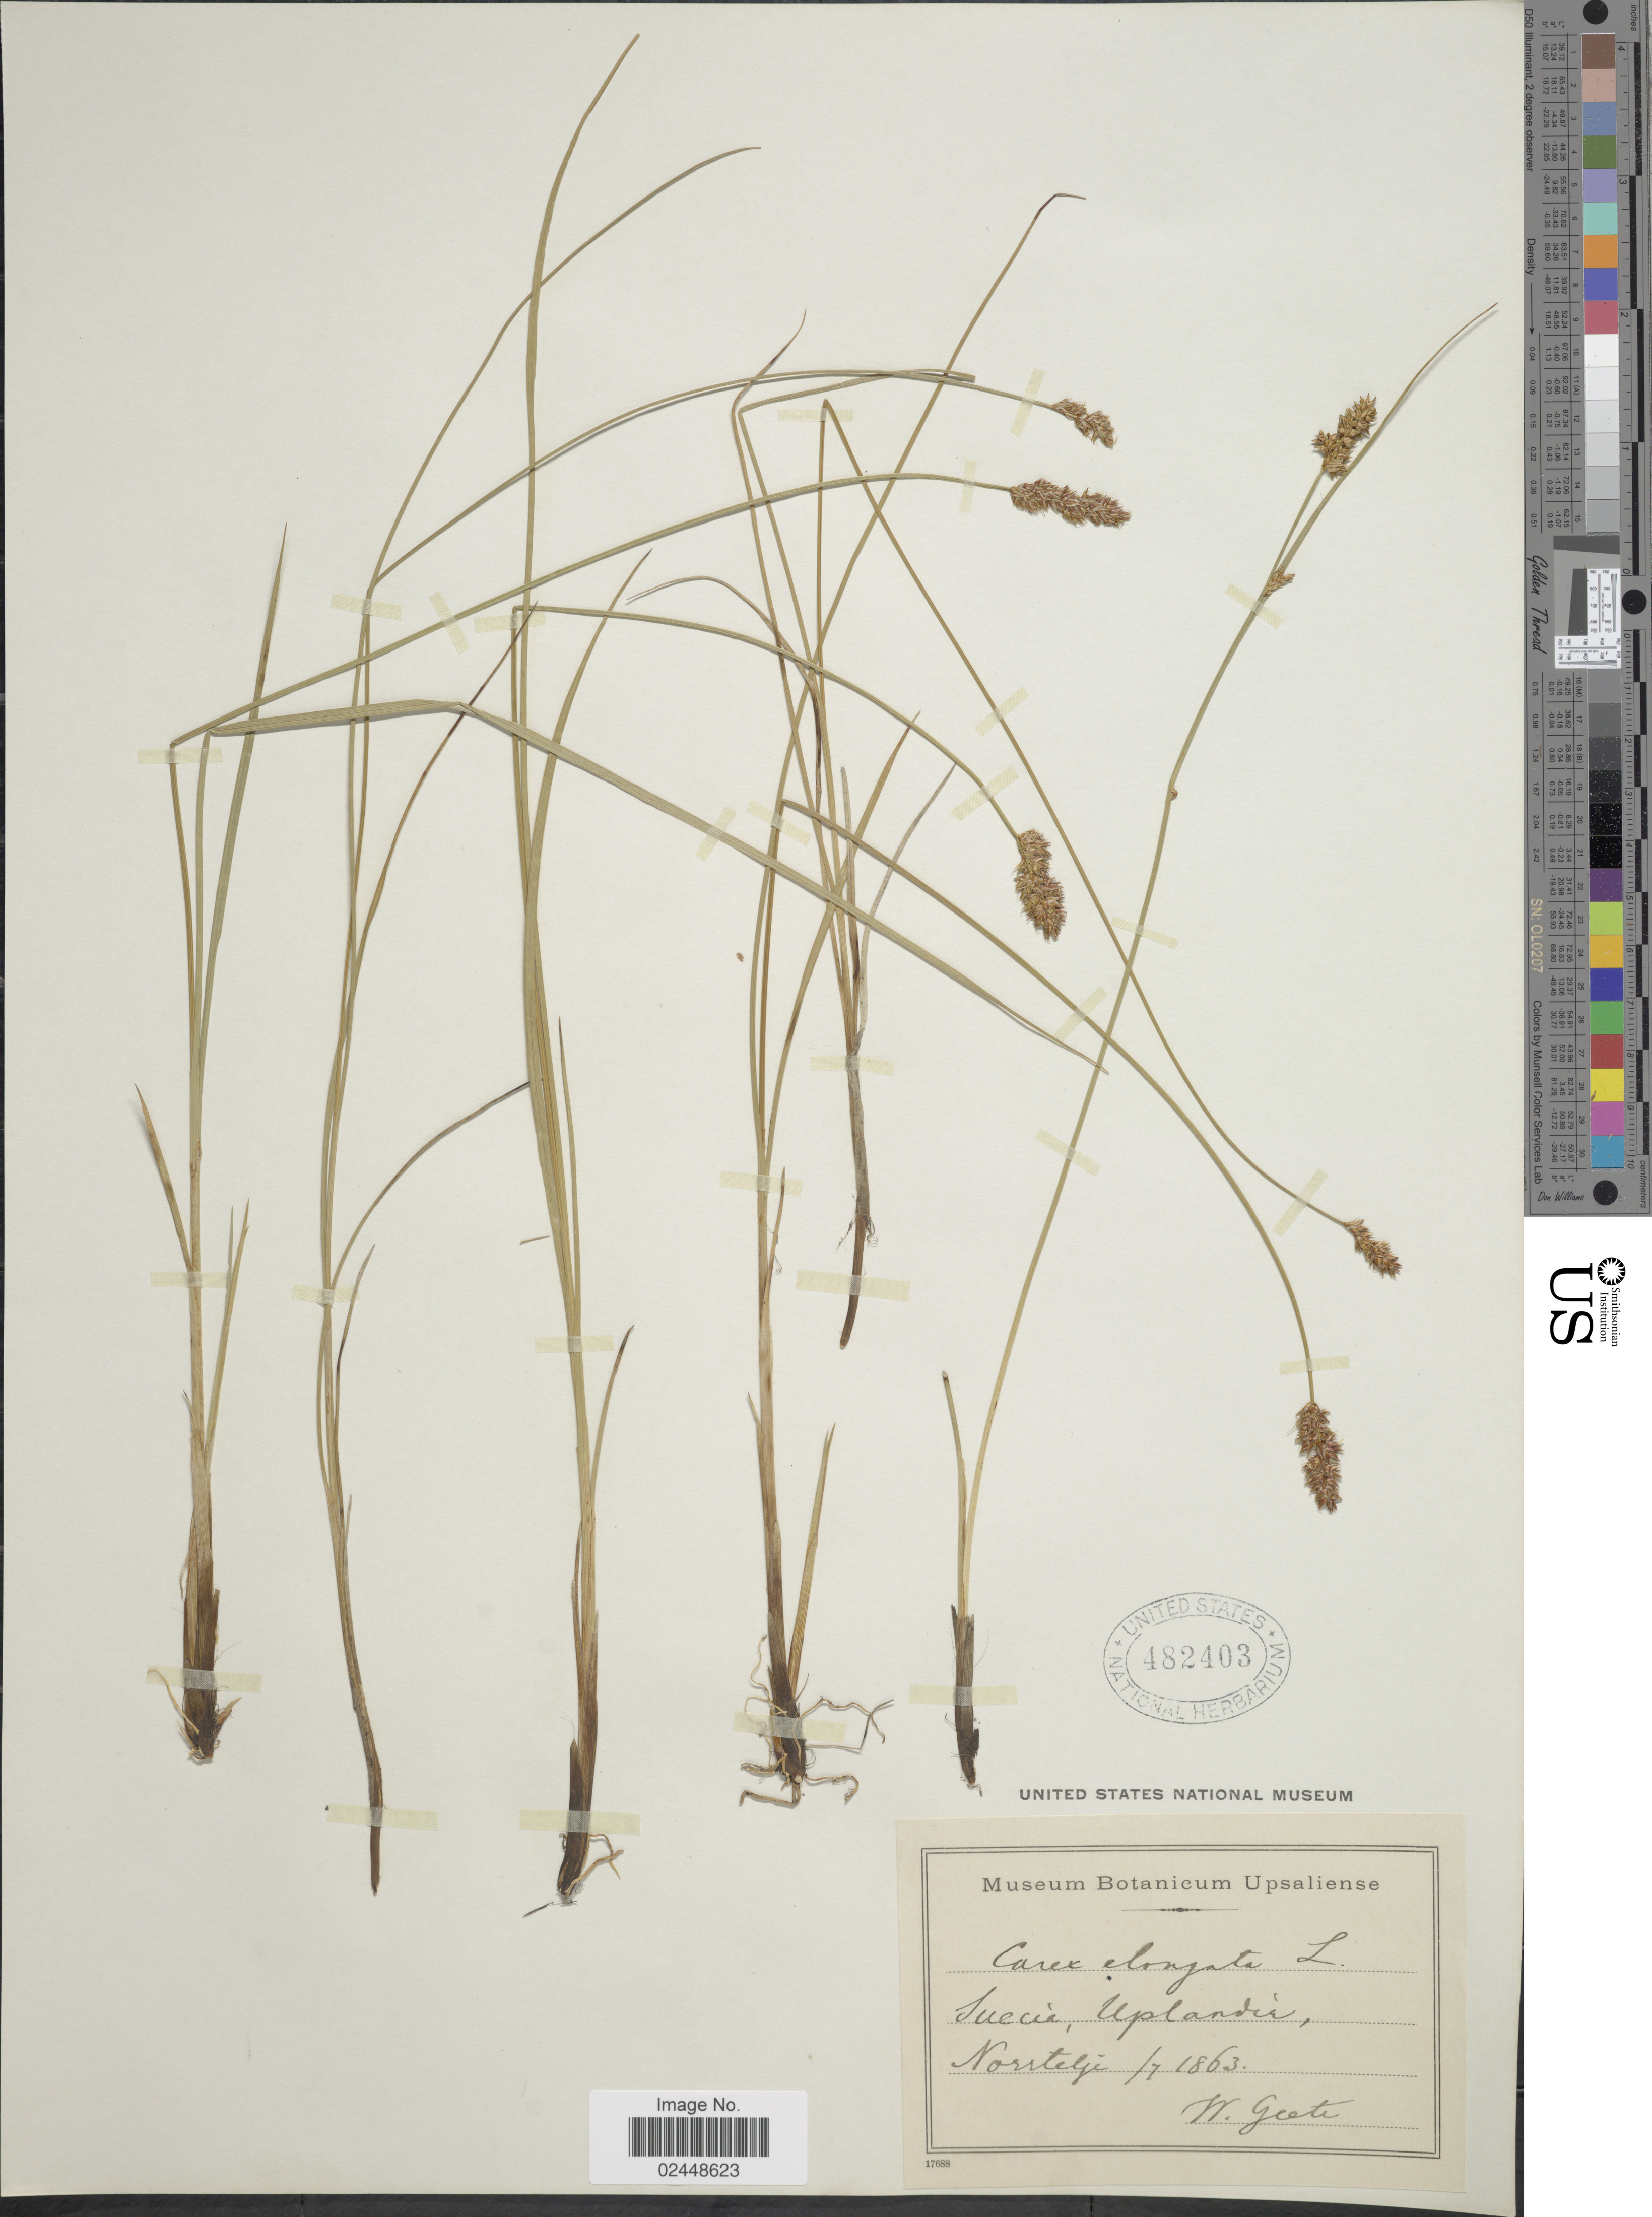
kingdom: Plantae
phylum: Tracheophyta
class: Liliopsida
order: Poales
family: Cyperaceae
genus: Carex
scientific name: Carex elongata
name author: L.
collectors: W. Geete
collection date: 1863-07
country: Sweden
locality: Suecia, Uplandia, Norrtelje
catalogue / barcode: US 482403